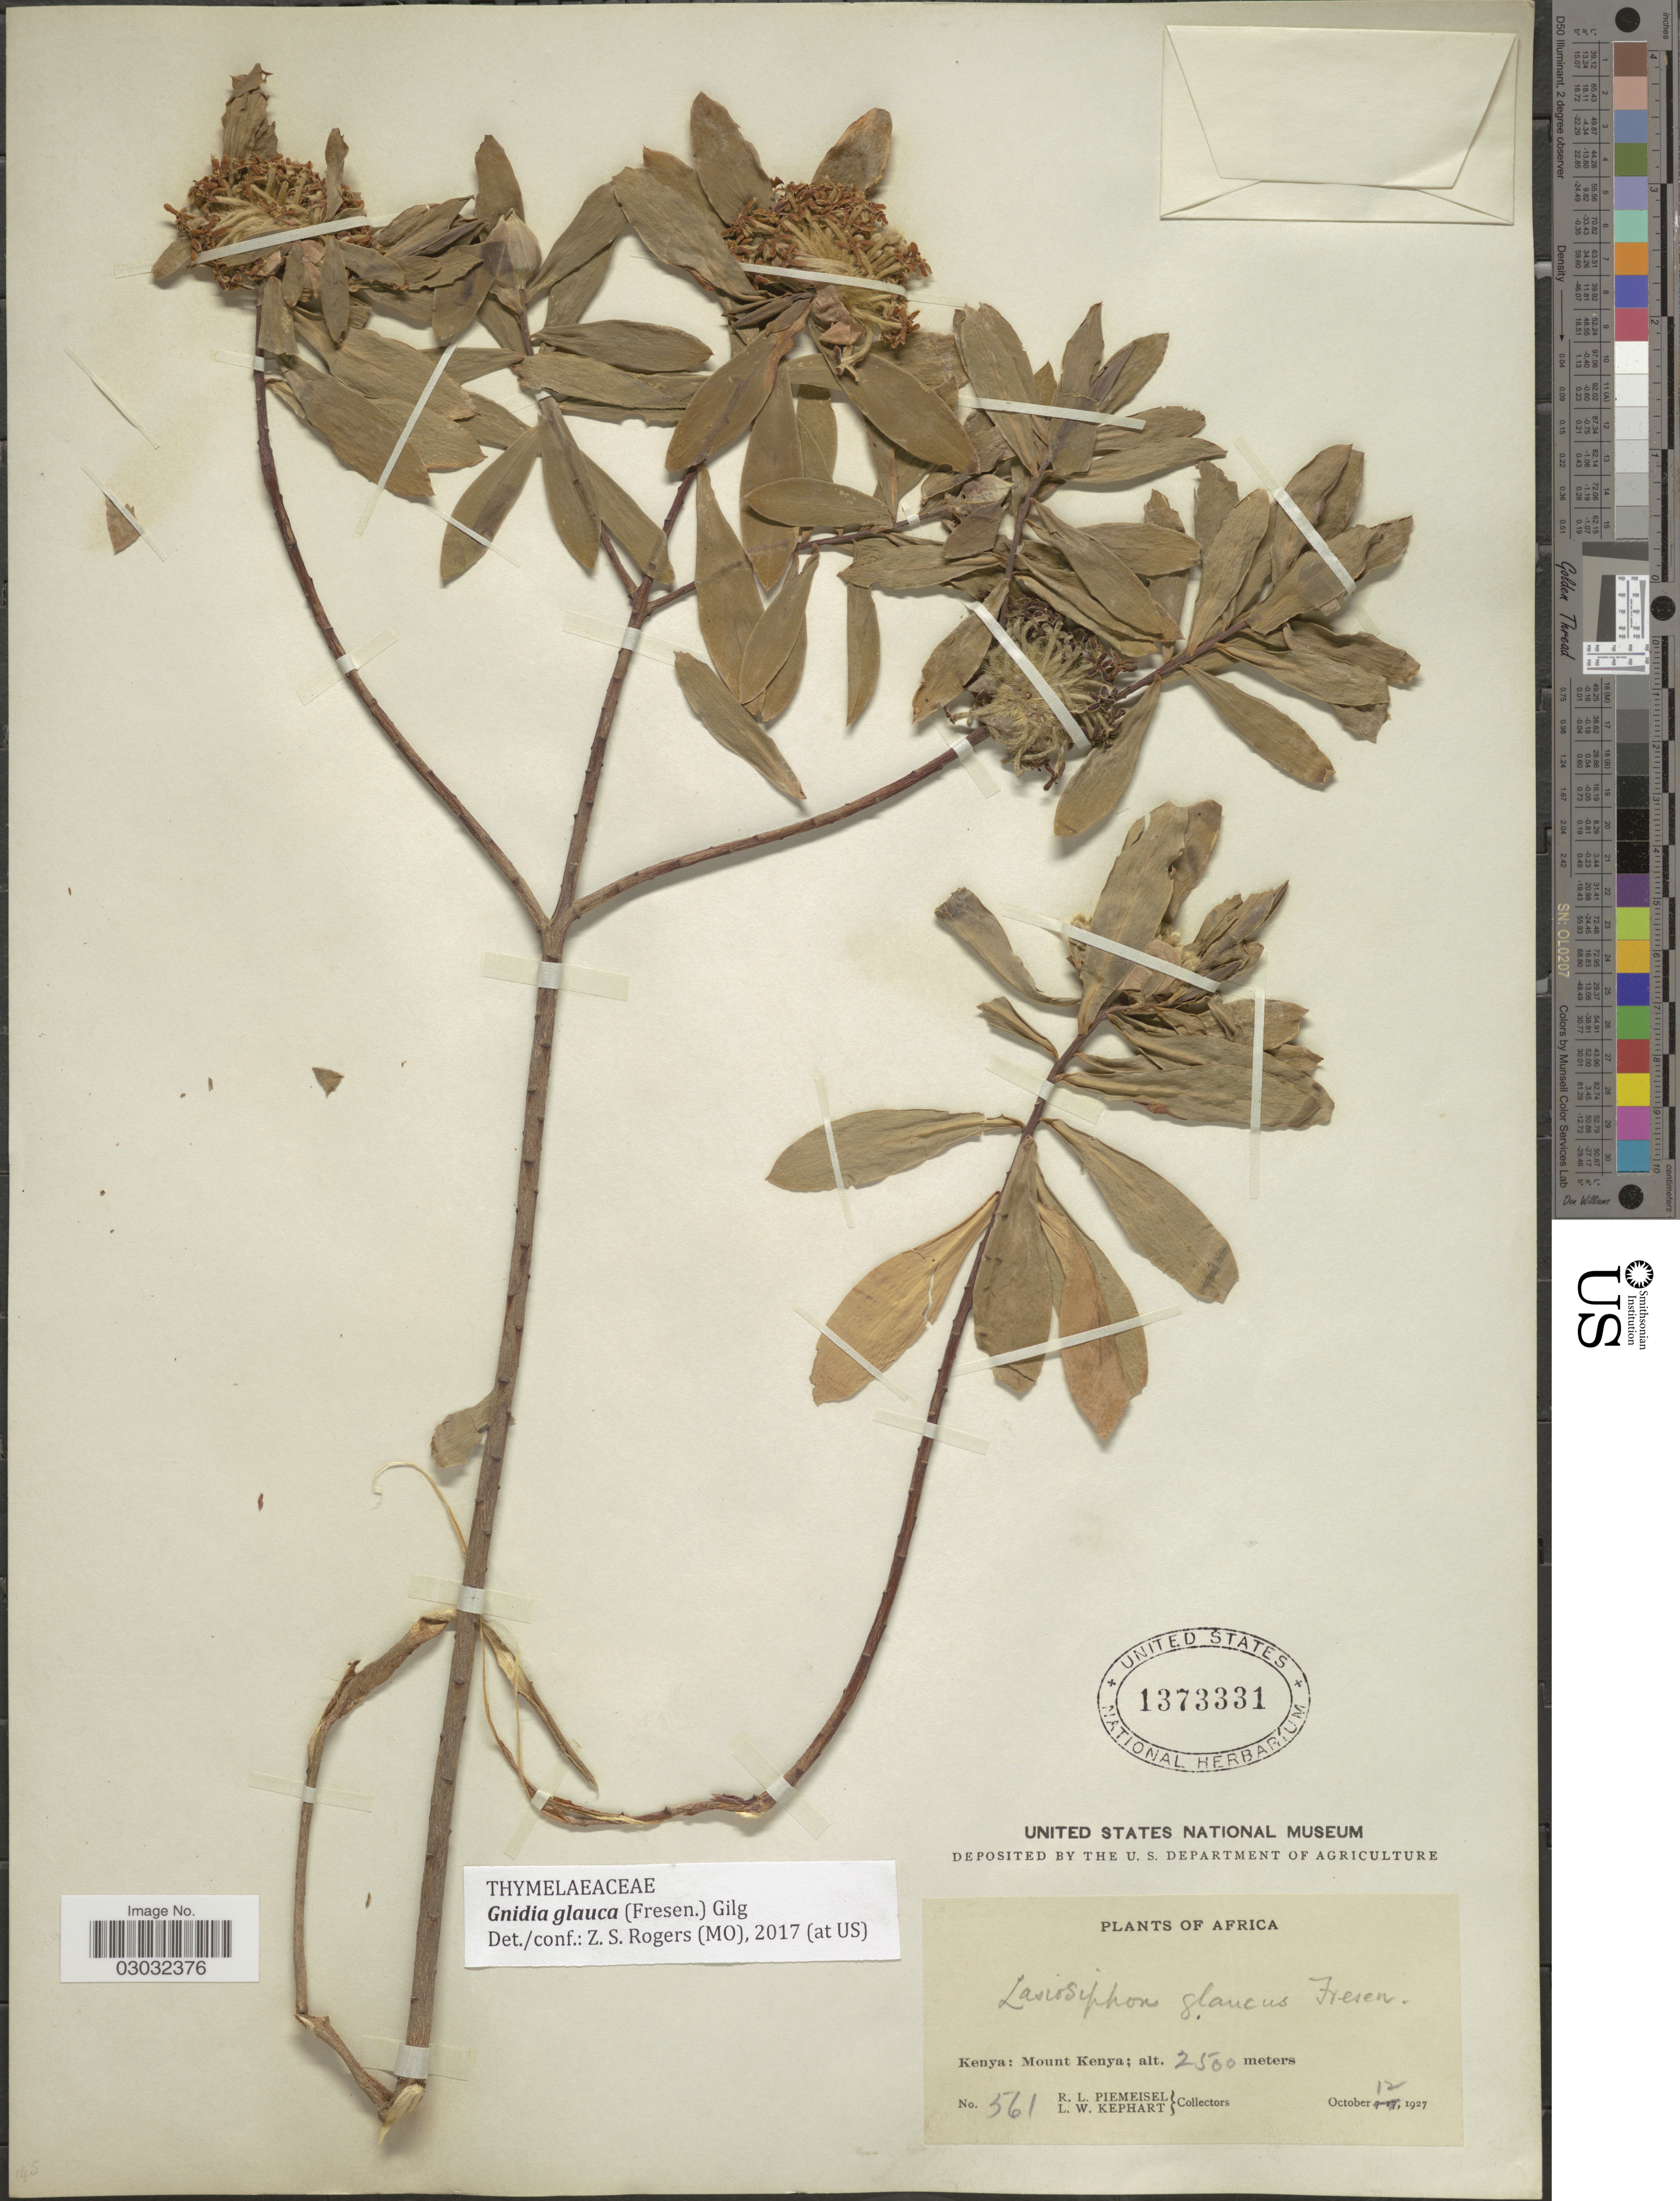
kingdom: Plantae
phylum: Tracheophyta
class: Magnoliopsida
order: Malvales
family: Thymelaeaceae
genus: Lasiosiphon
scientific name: Lasiosiphon glaucus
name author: Fresen.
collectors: R. L. Piemeisel & L. W. Kephart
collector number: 561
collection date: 1927-10-12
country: Kenya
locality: Kenya: Mount Kenya.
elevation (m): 2500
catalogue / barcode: US 173331